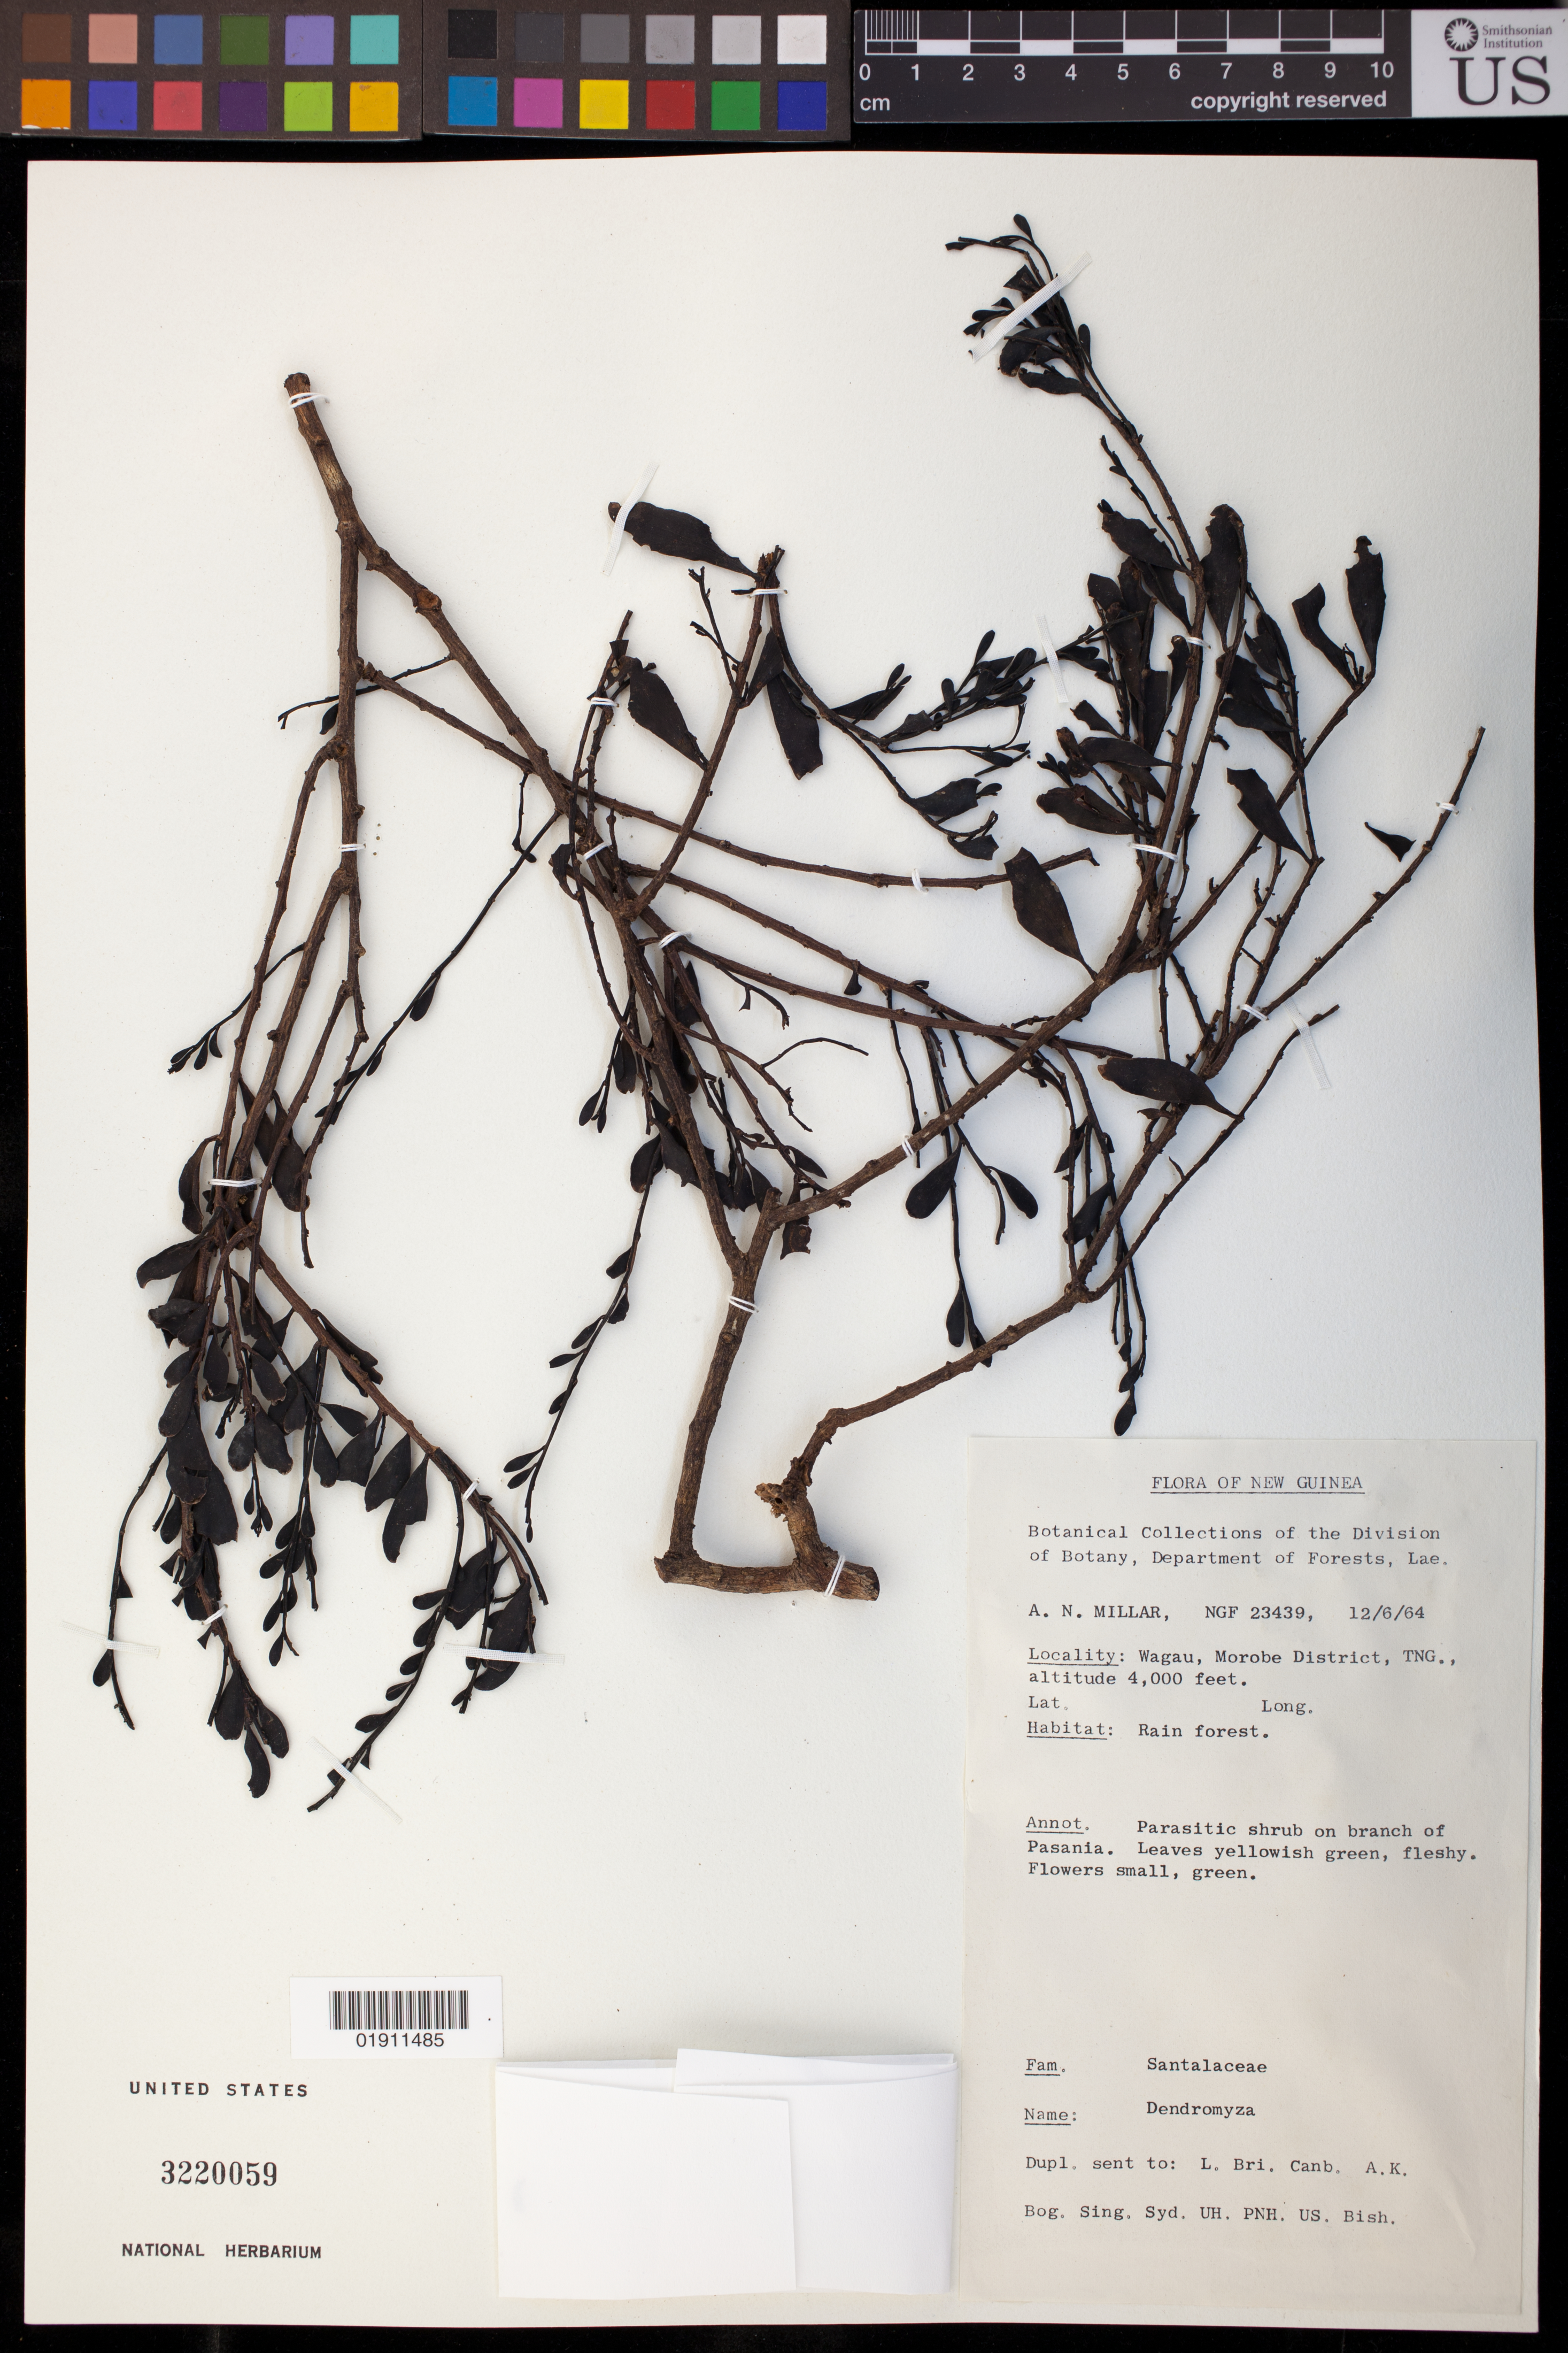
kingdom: Plantae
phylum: Tracheophyta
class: Magnoliopsida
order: Santalales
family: Amphorogynaceae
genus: Dendromyza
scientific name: Dendromyza sp.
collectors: A. Millar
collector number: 23439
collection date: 1964-06-12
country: Papua New Guinea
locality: Wagau, Morobe District, TNG.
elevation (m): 1219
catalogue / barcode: US 3220059